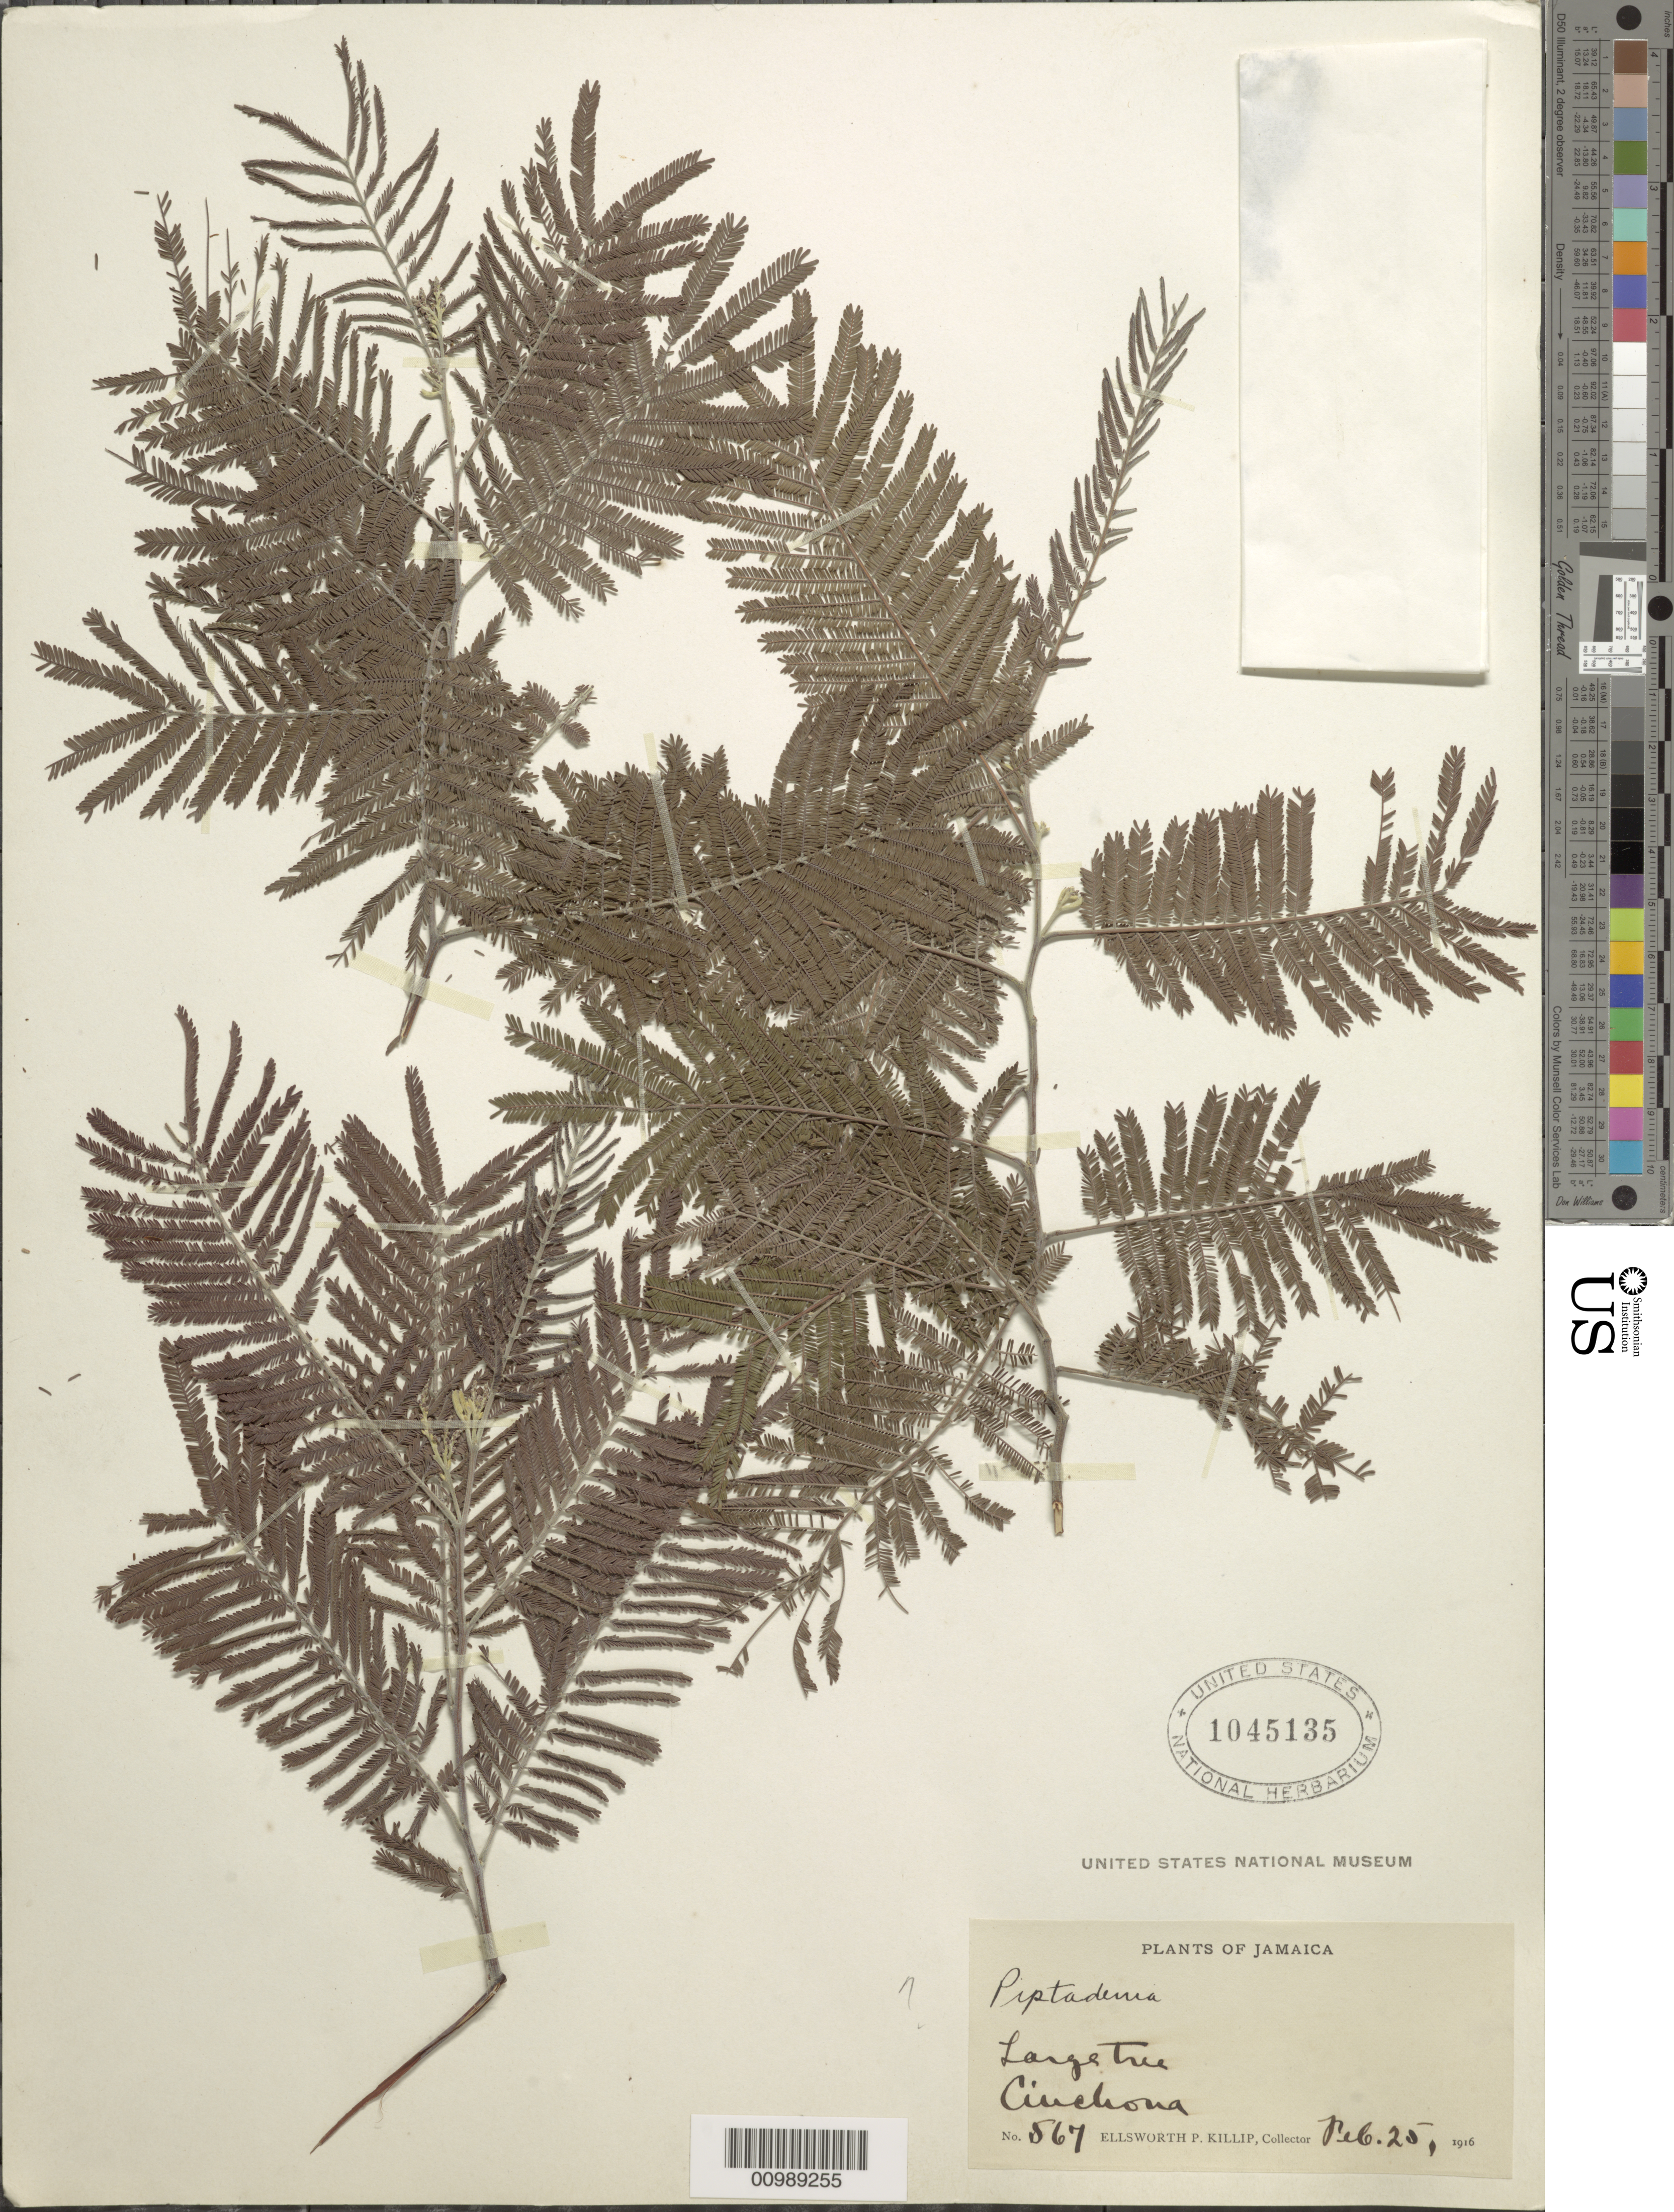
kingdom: Plantae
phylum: Tracheophyta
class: Magnoliopsida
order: Fabales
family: Fabaceae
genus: Anadenanthera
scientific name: Anadenanthera peregrina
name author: (L.) Speg.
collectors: E. P. Killip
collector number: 567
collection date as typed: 20 Feb 1916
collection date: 1916-02-20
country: Jamaica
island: Jamaica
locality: Ciuehona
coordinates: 0 N, 0 E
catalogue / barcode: US 1045135